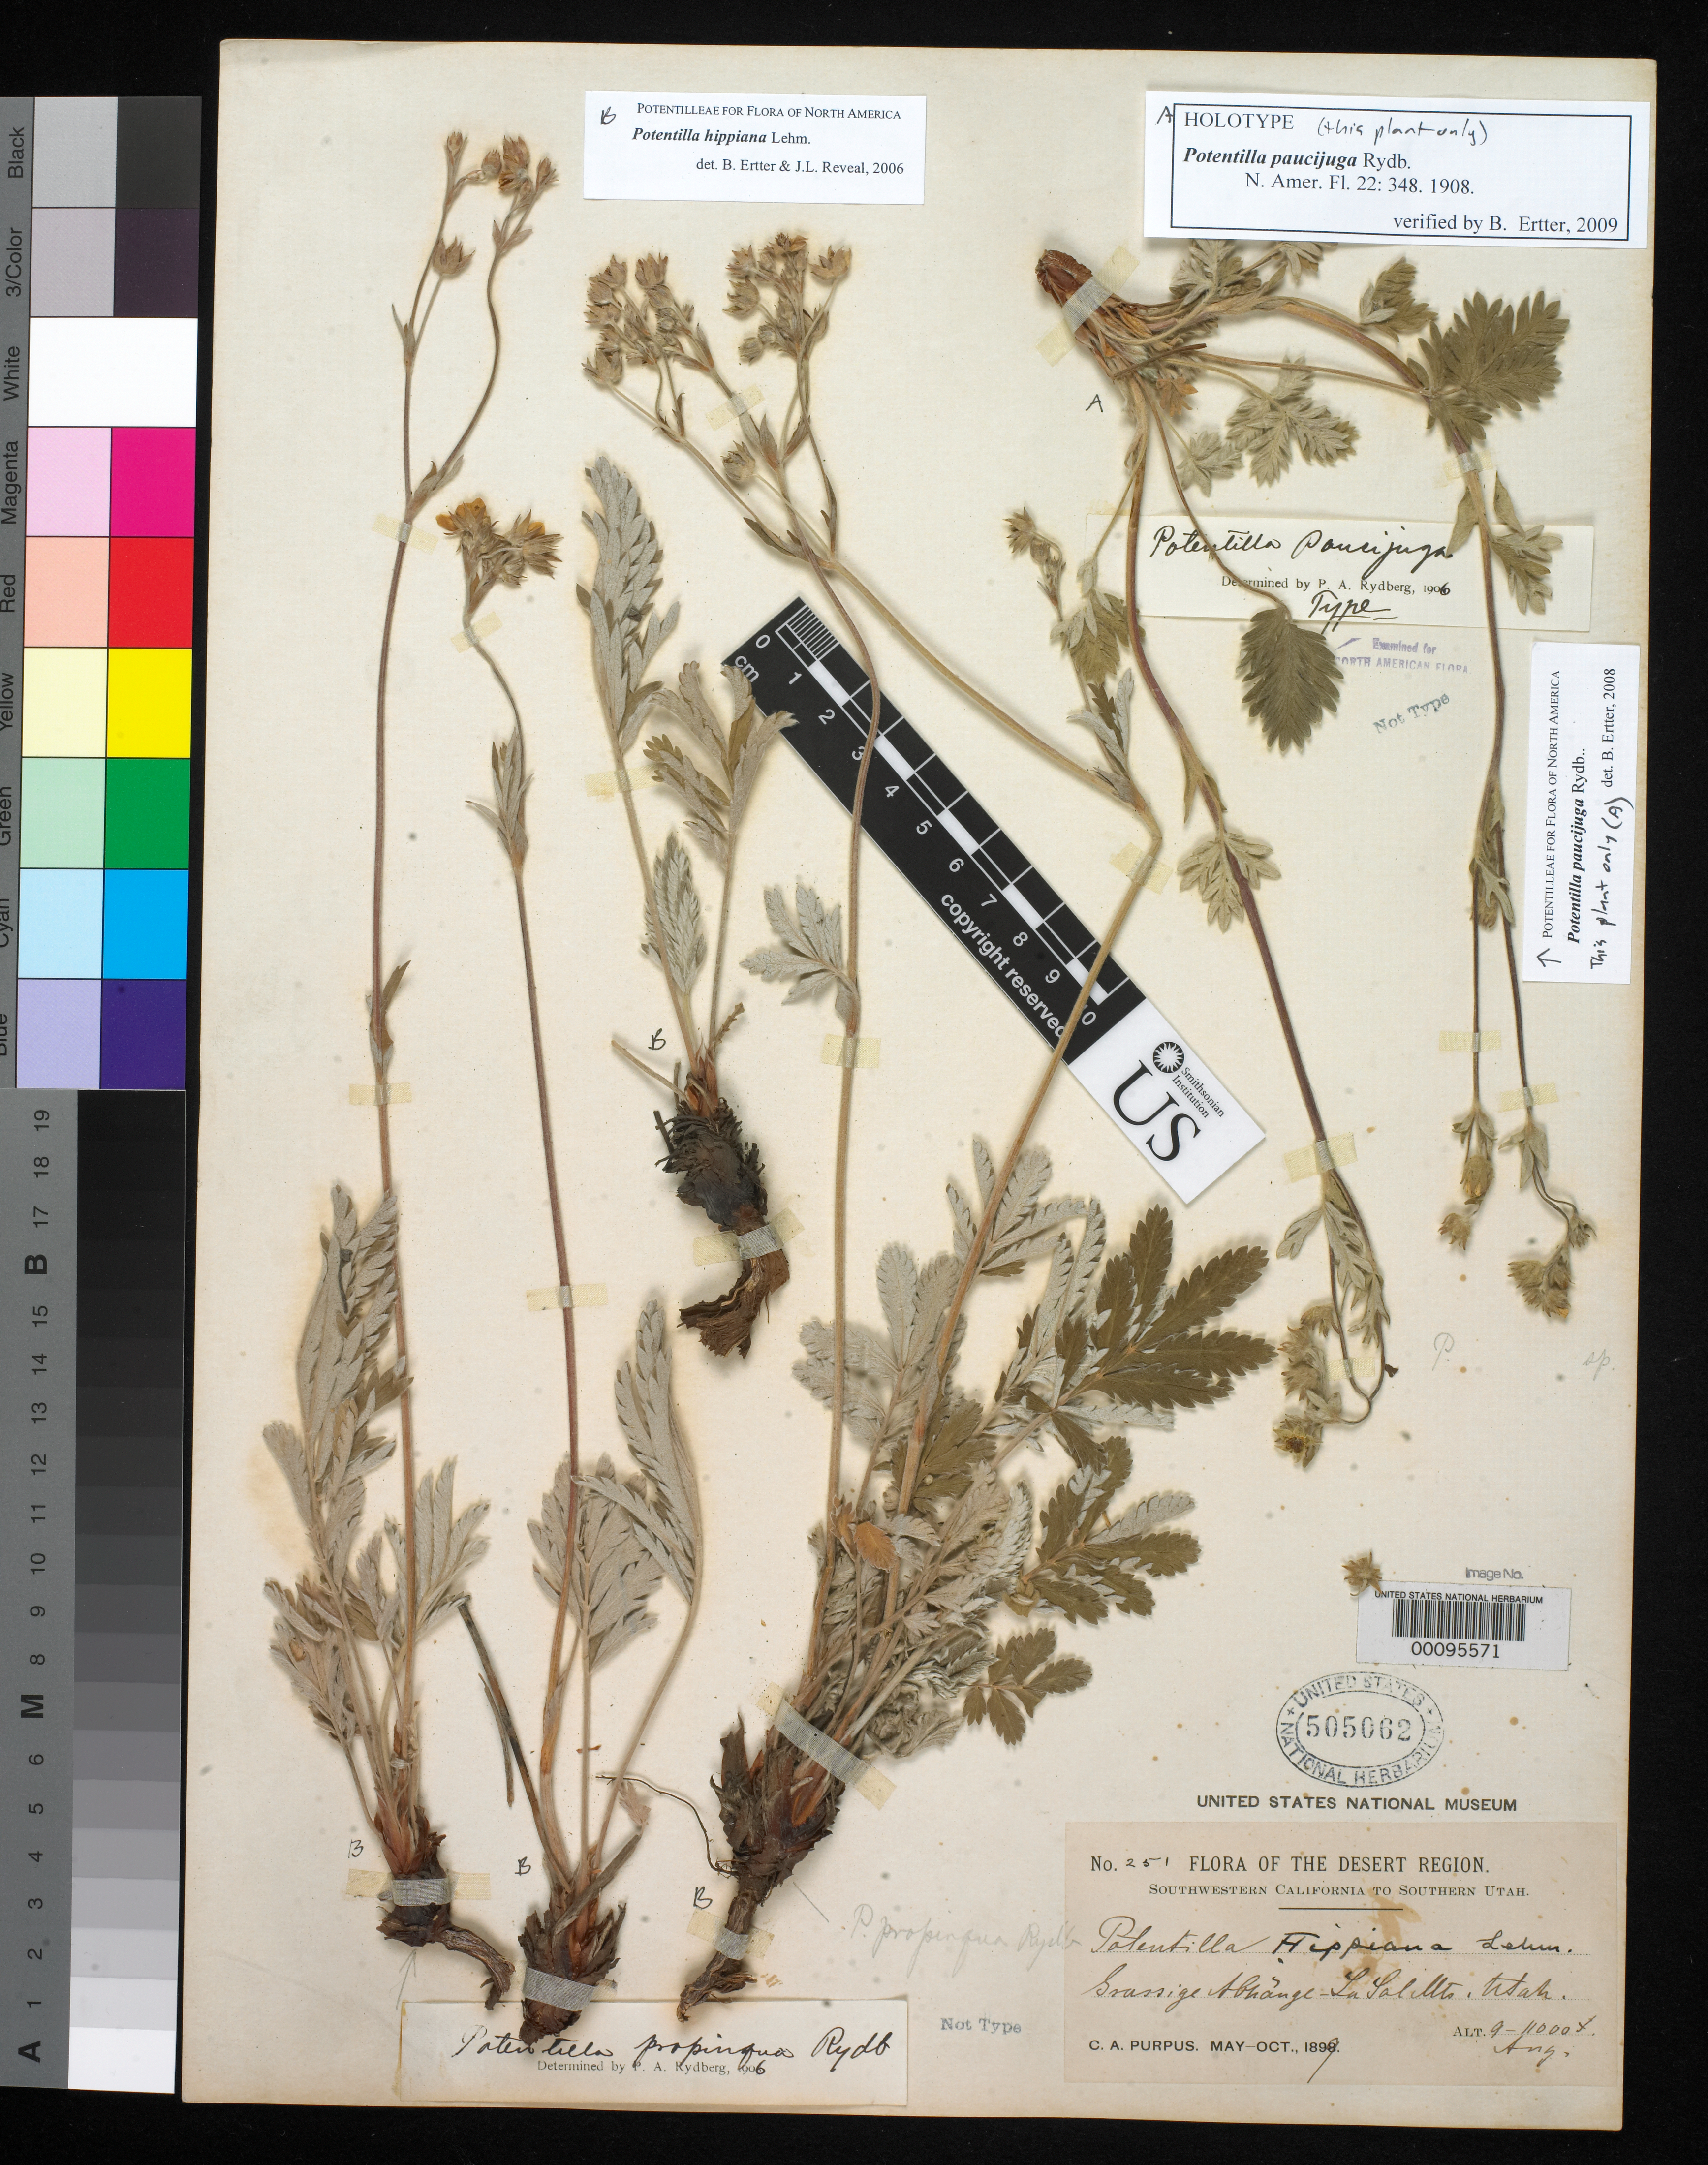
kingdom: Plantae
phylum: Tracheophyta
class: Magnoliopsida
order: Rosales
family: Rosaceae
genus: Potentilla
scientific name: Potentilla paucijuga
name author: Rydb.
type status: Holotype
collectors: C. A. Purpus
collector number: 251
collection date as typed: Aug 1899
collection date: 1899-08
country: United States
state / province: Utah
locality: La Sal Mts.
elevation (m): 2743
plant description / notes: Holotype is element "A" in upper right; sheet apparently mounted with a mixed collection, including several plants of Potentilla hippiana Lehm. (annotated as element "B"). Inexplicably stamped "not type", but annotated as "Type" by Rydberg and cited by USNH sheet number ("in part") in protologue.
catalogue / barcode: US 505062